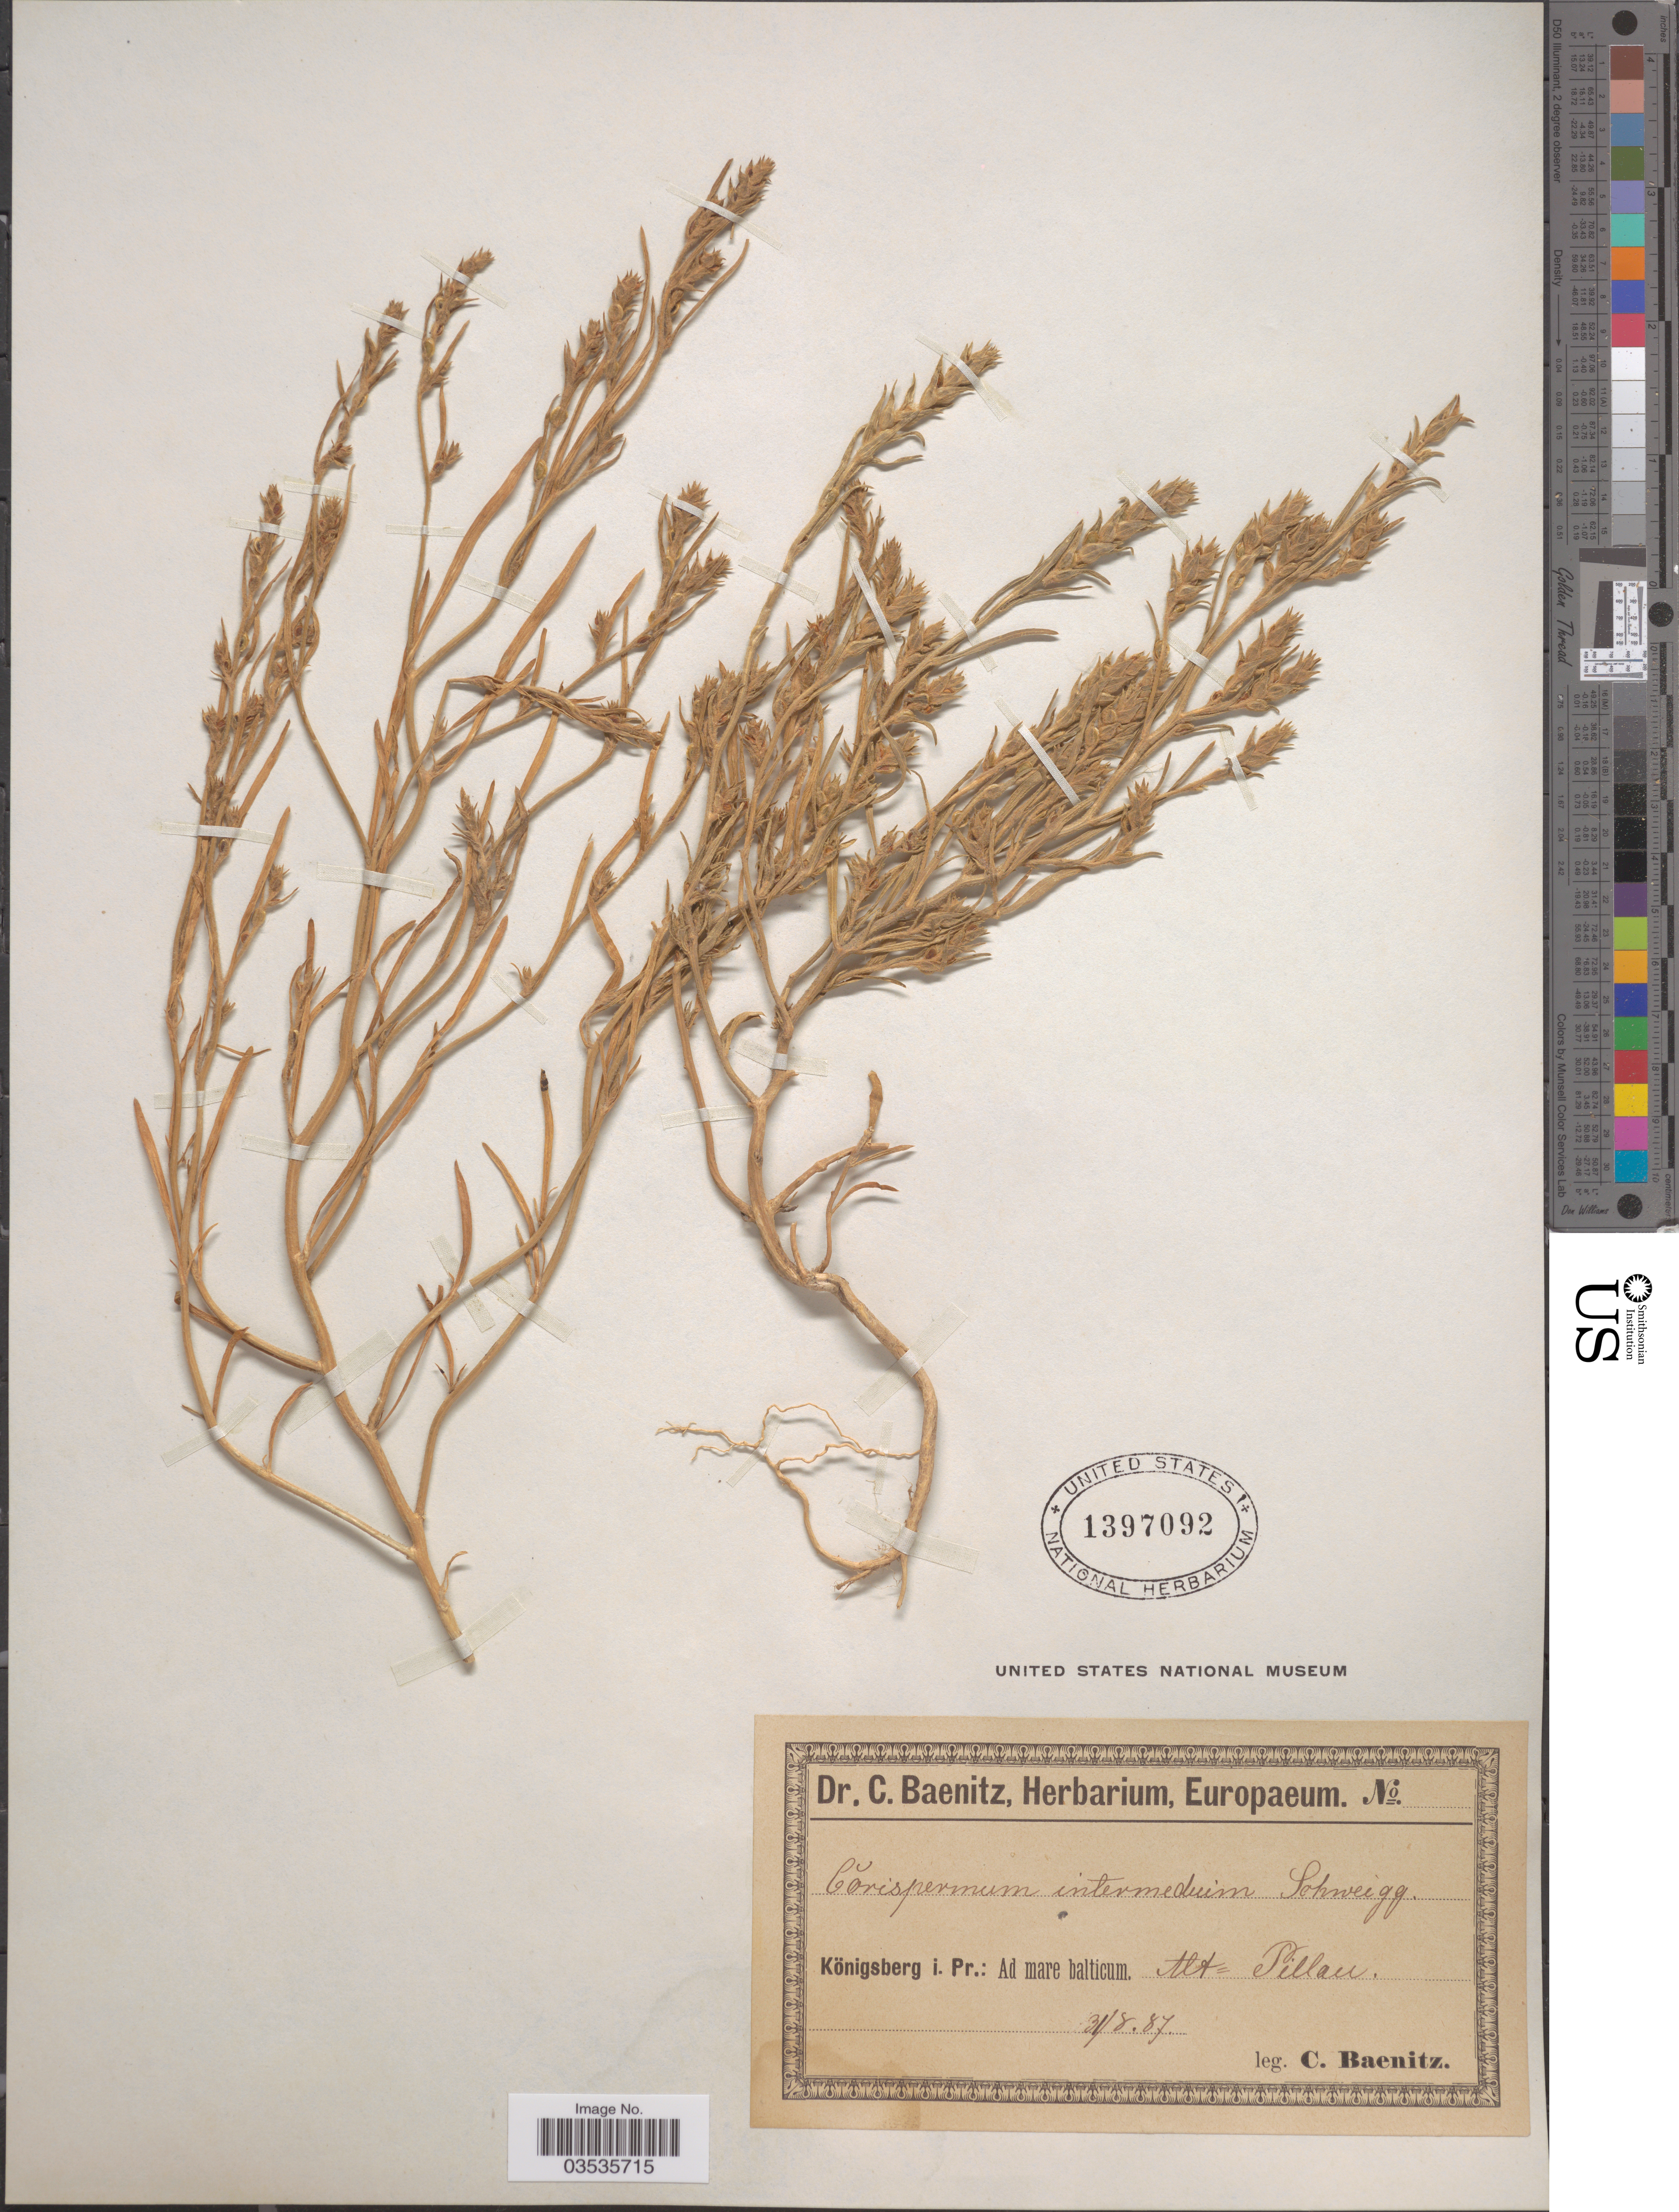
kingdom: Plantae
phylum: Tracheophyta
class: Magnoliopsida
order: Caryophyllales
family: Amaranthaceae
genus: Corispermum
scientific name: Corispermum intermedium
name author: Schweigg.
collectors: C. G. Baenitz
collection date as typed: Transcribed d/m/y: 31/8/87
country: Russian Federation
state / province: Kaliningrad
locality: Königsberg i. Pr.: Ad mare balticum. Alt= Pillau.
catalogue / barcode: US 1397092